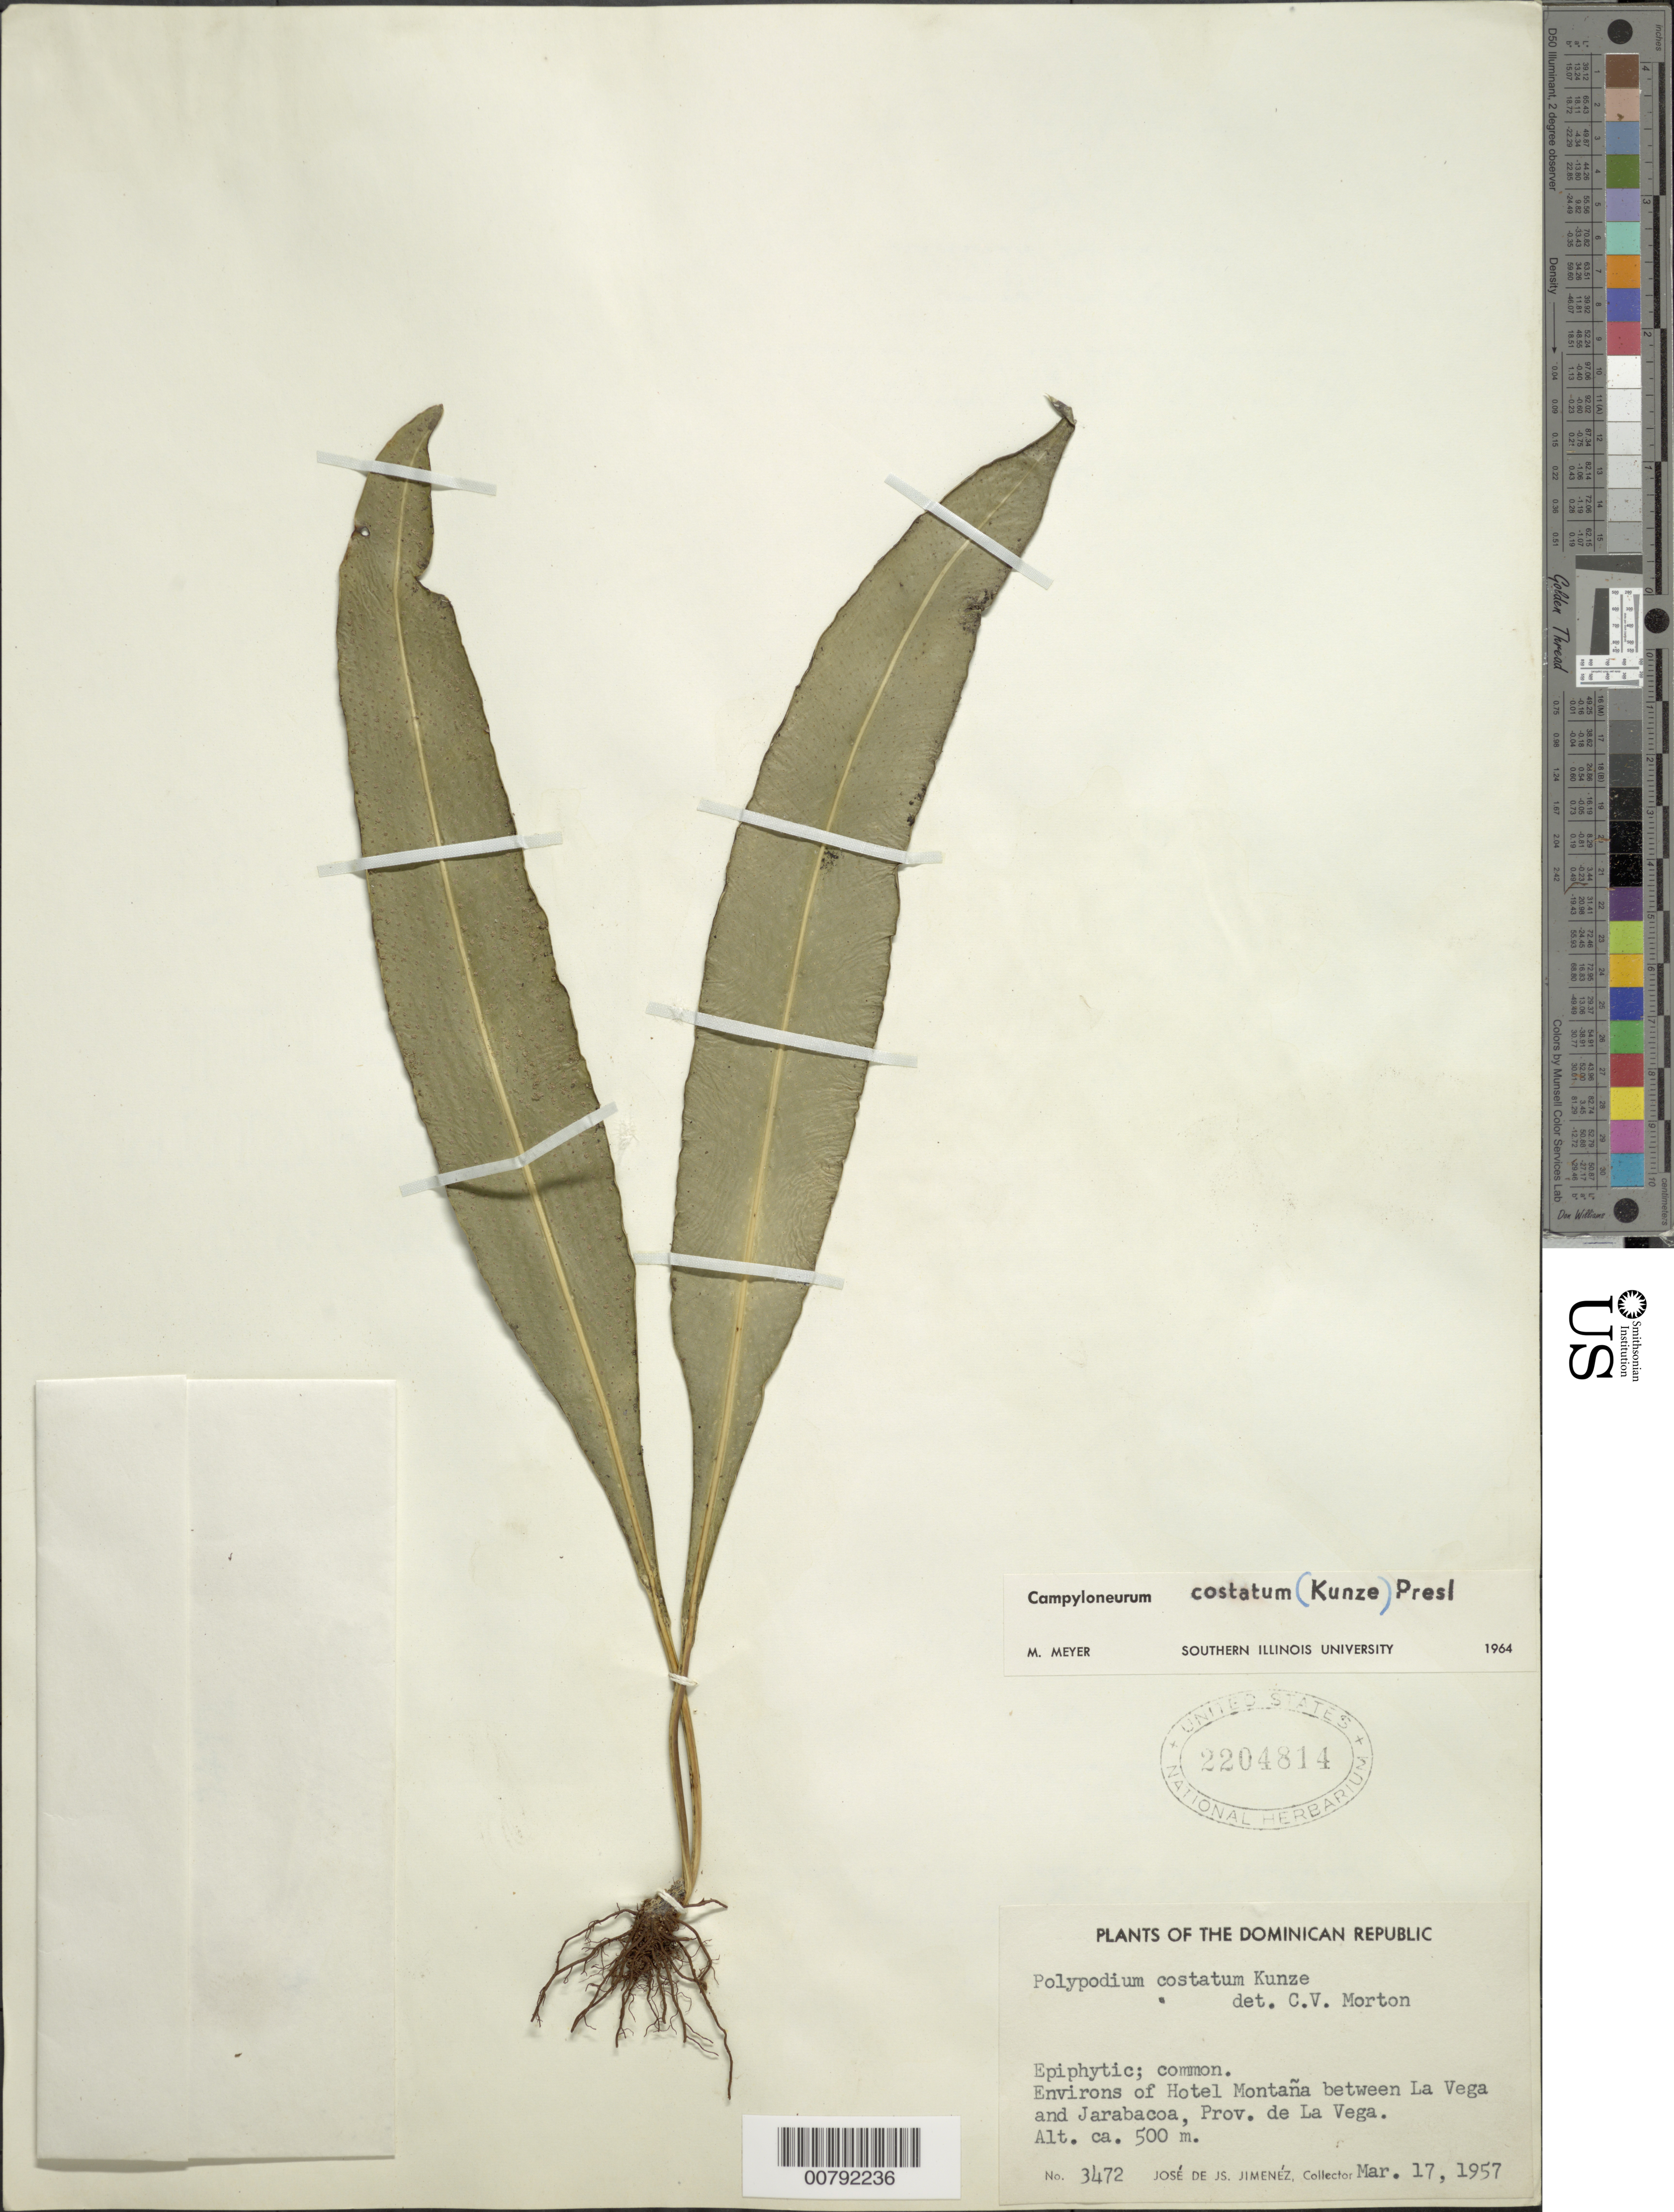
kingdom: Plantae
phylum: Tracheophyta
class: Polypodiopsida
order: Polypodiales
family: Polypodiaceae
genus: Campyloneurum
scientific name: Campyloneurum costatum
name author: (Kunze) C. Presl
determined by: Meyer, M.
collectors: J. J. Jiménez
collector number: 3472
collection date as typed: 17 Mar 1957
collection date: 1957-03-17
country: Dominican Republic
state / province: La Vega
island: Hispaniola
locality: Hotel Montaña, between La Vega and Jarabacoa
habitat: Environs of hotel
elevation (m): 500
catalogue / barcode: US 2204814